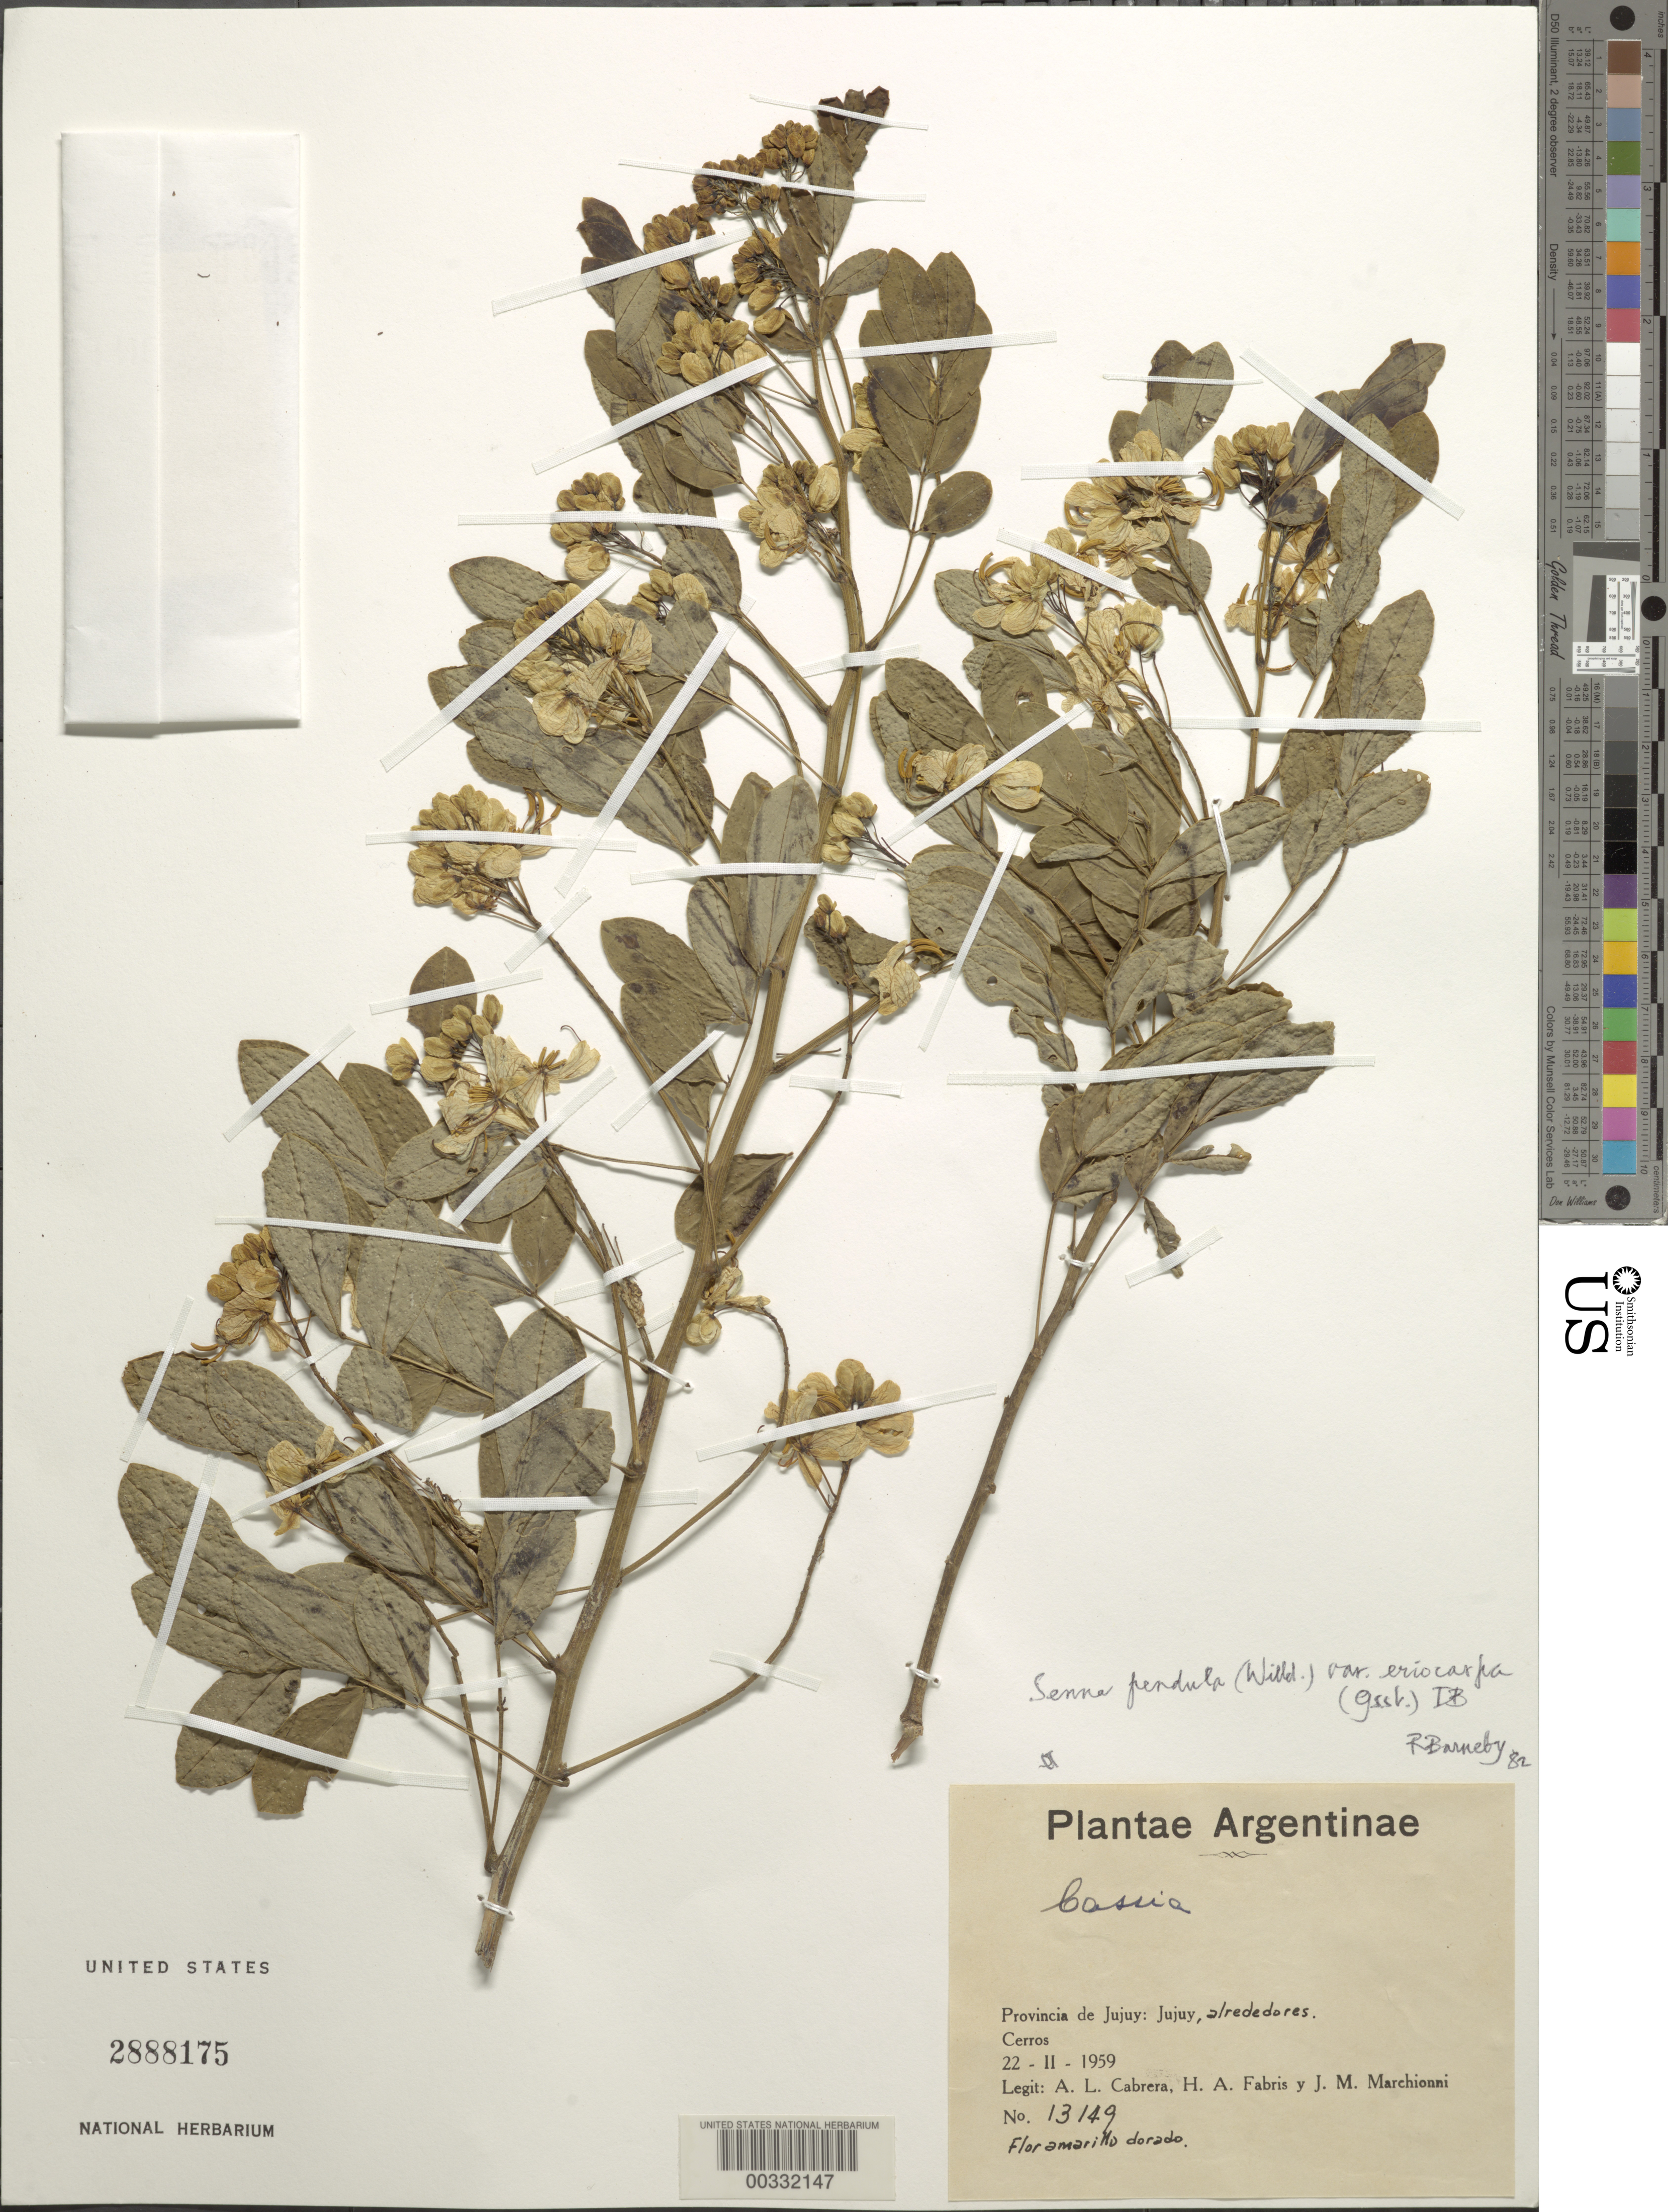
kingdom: Plantae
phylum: Tracheophyta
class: Magnoliopsida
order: Fabales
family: Fabaceae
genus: Senna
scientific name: Senna pendula var. eriocarpa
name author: (Griseb.) H.S. Irwin & Barneby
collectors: A. L. Cabrera, H. A. Fabris & J. Marchionni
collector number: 13149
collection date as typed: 22 Feb 1959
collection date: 1959-02-22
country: Argentina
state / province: Jujuy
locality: Vicinity of Jujuy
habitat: Cerros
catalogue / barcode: US 2888175